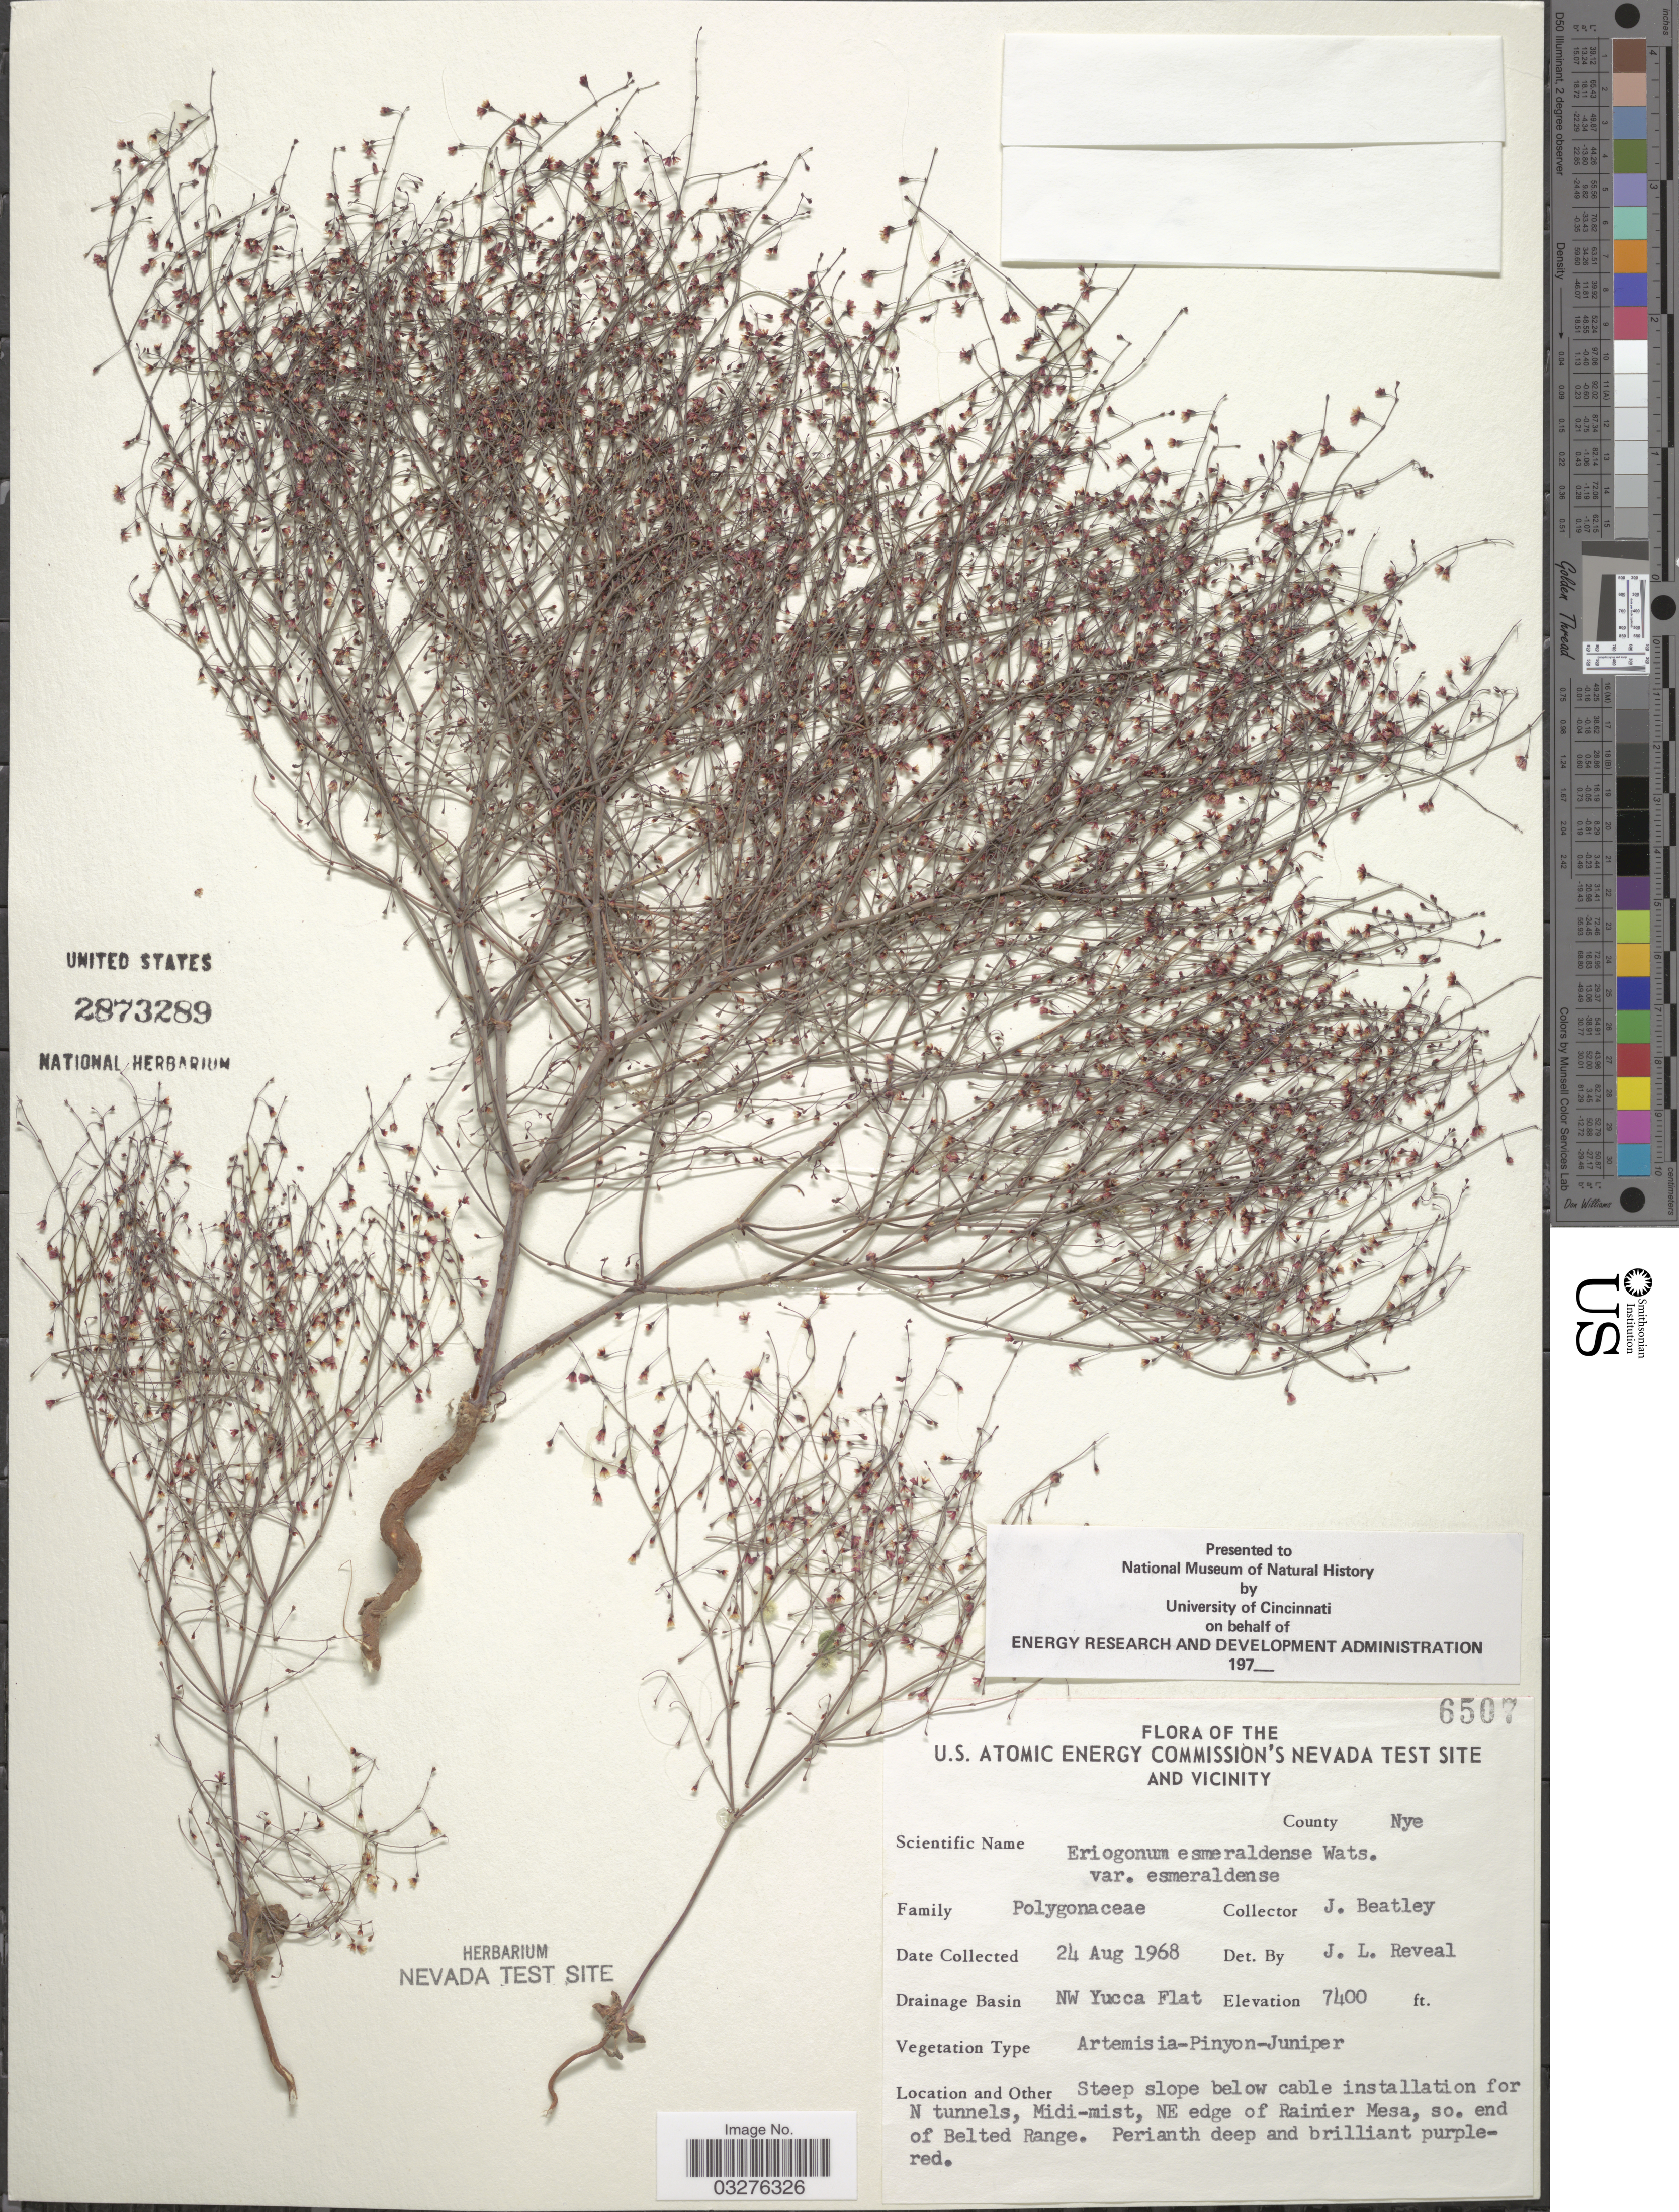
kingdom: Plantae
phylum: Tracheophyta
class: Magnoliopsida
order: Caryophyllales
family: Polygonaceae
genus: Eriogonum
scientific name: Eriogonum esmeraldense var. esmeraldense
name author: S. Watson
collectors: J. C. Beatley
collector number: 6507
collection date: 1968-08-24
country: United States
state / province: Nevada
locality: U.S. Atomic Energy Commission's Nevada Test Site and vicinity, County Nye, Drainage Basin NW Yucca Flat, Steep slope below cable installation for N tunnels, Midi-Mist, NE edge of Rainier Mesa, so. end of Belted Range.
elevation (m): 2256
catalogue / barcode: US 2873289